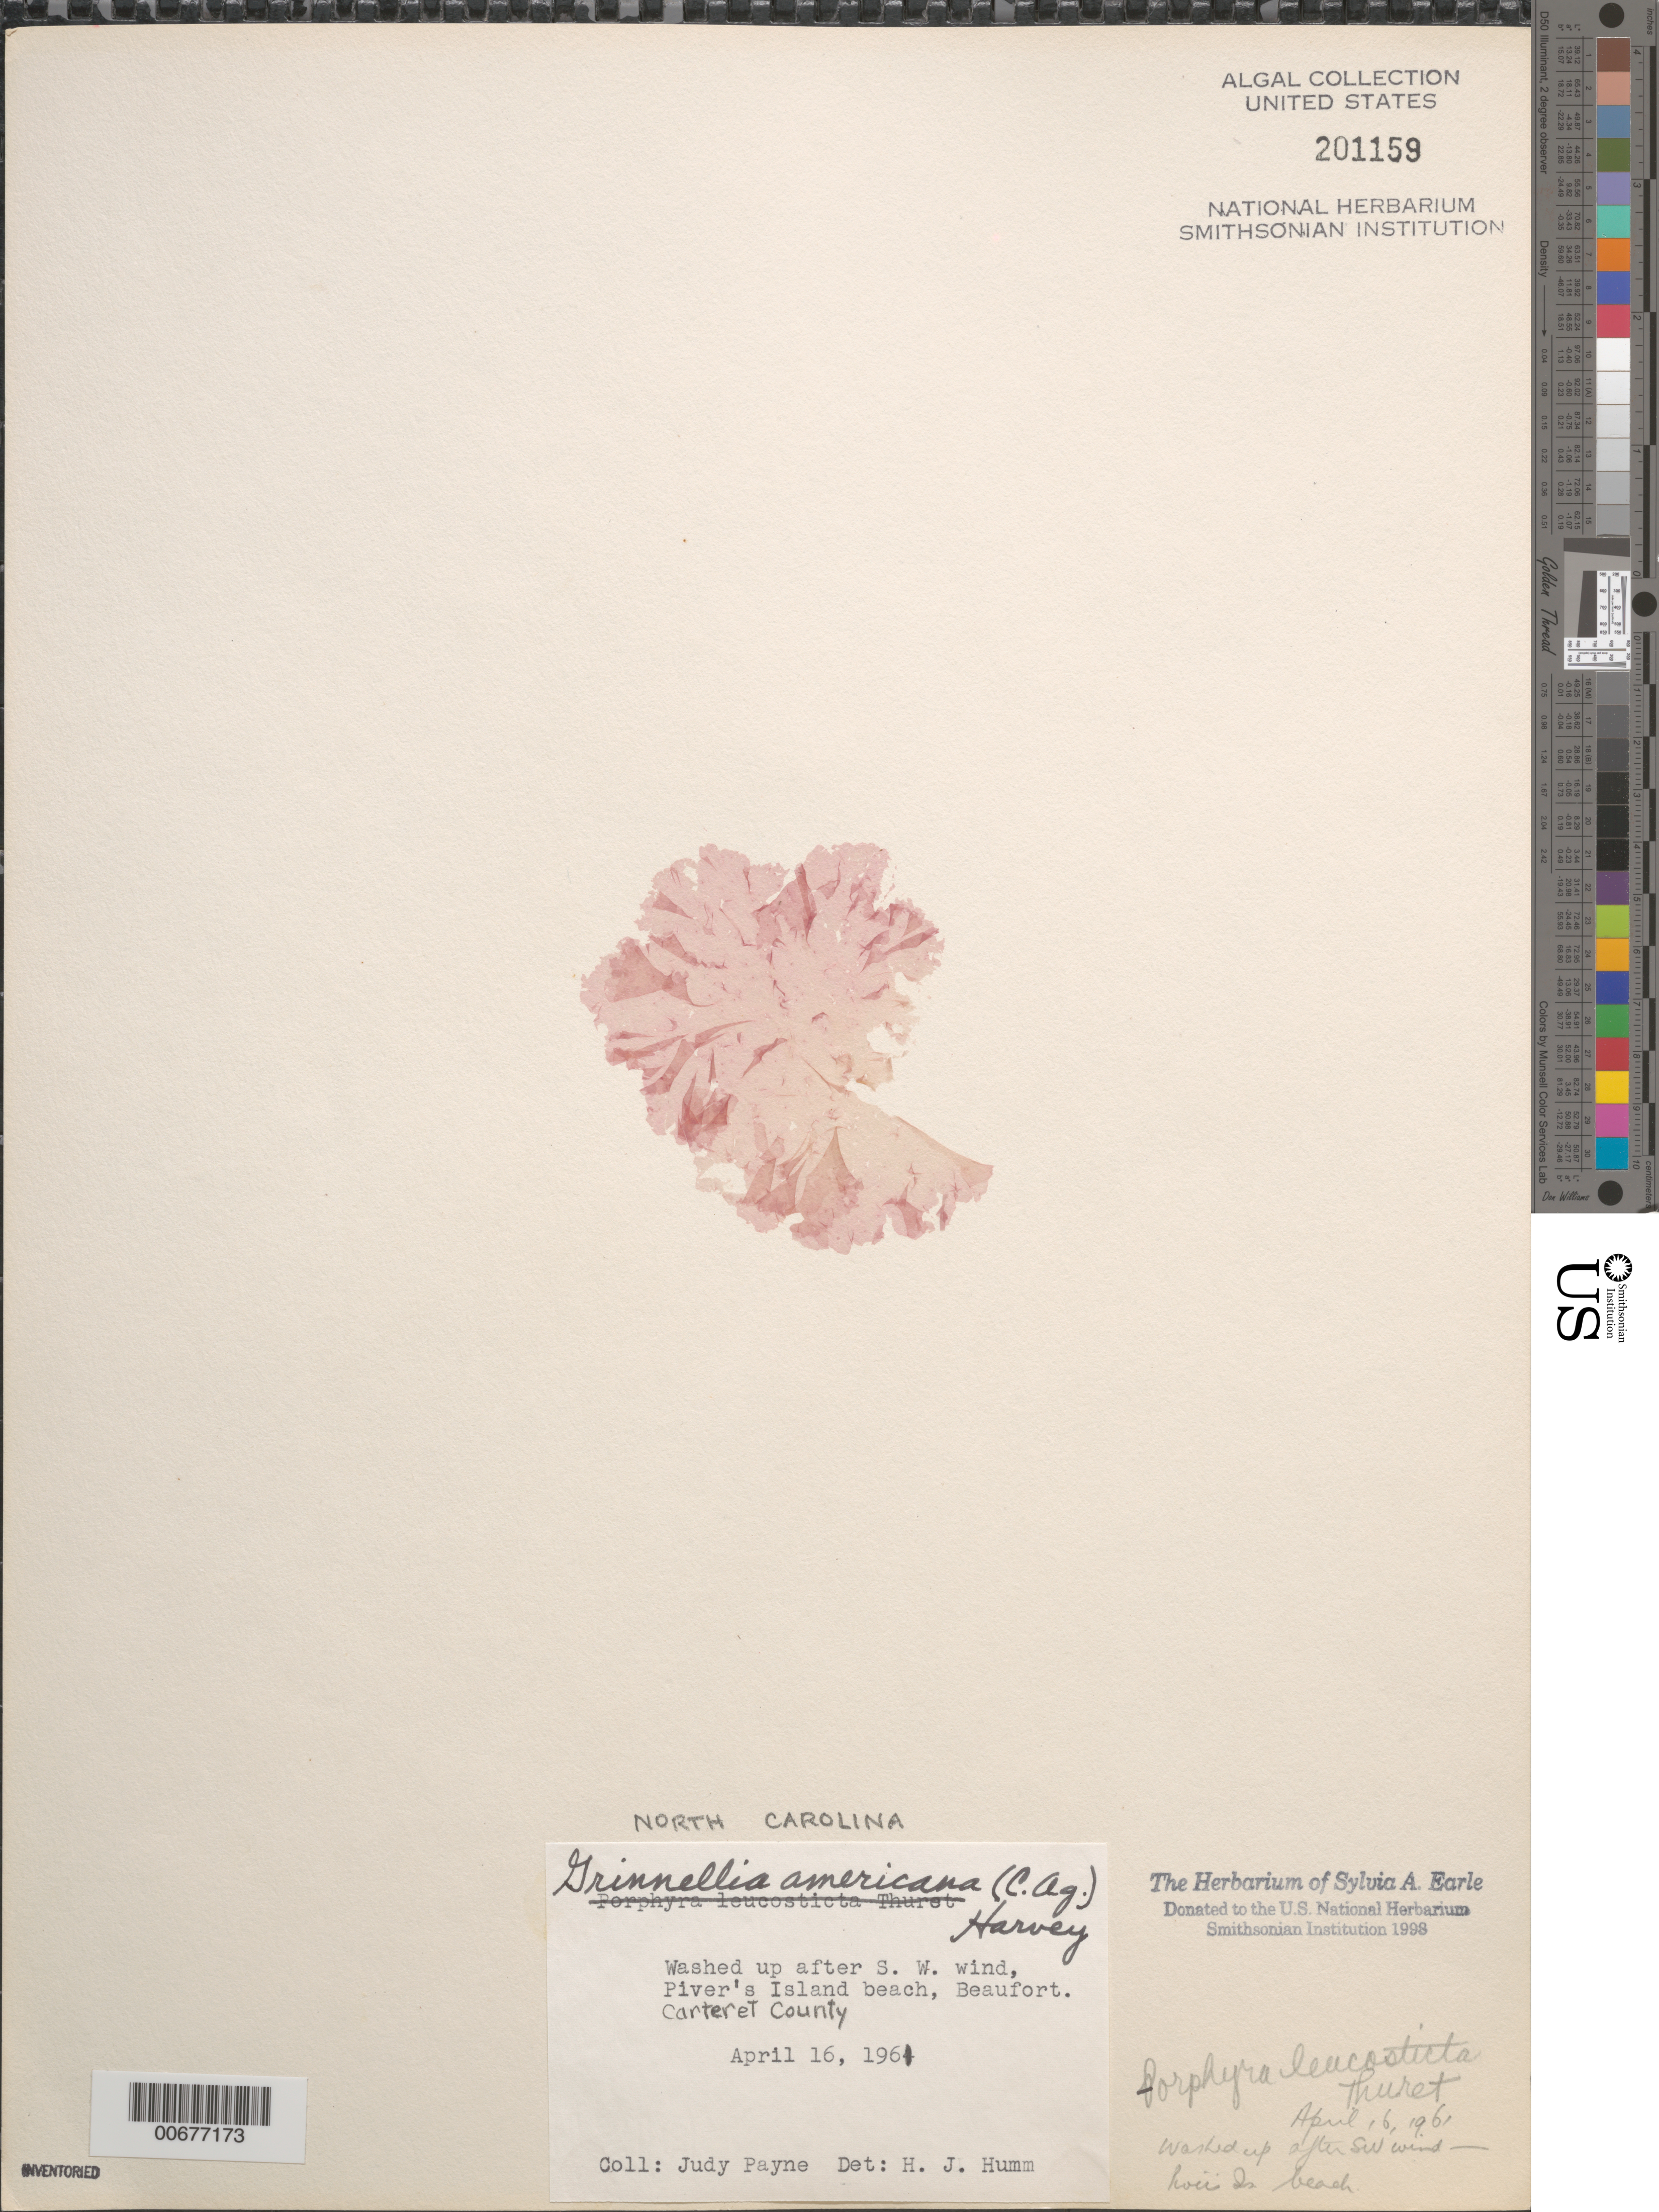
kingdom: Plantae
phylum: Rhodophyta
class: Florideophyceae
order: Ceramiales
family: Delesseriaceae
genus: Grinnellia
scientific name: Grinnellia americana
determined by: Humm, Harold J.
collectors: J. Payne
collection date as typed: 16 Apr 1961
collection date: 1961-04-16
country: United States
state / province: North Carolina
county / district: Carteret County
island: Pivers Island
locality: Beaufort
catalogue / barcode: US 201159